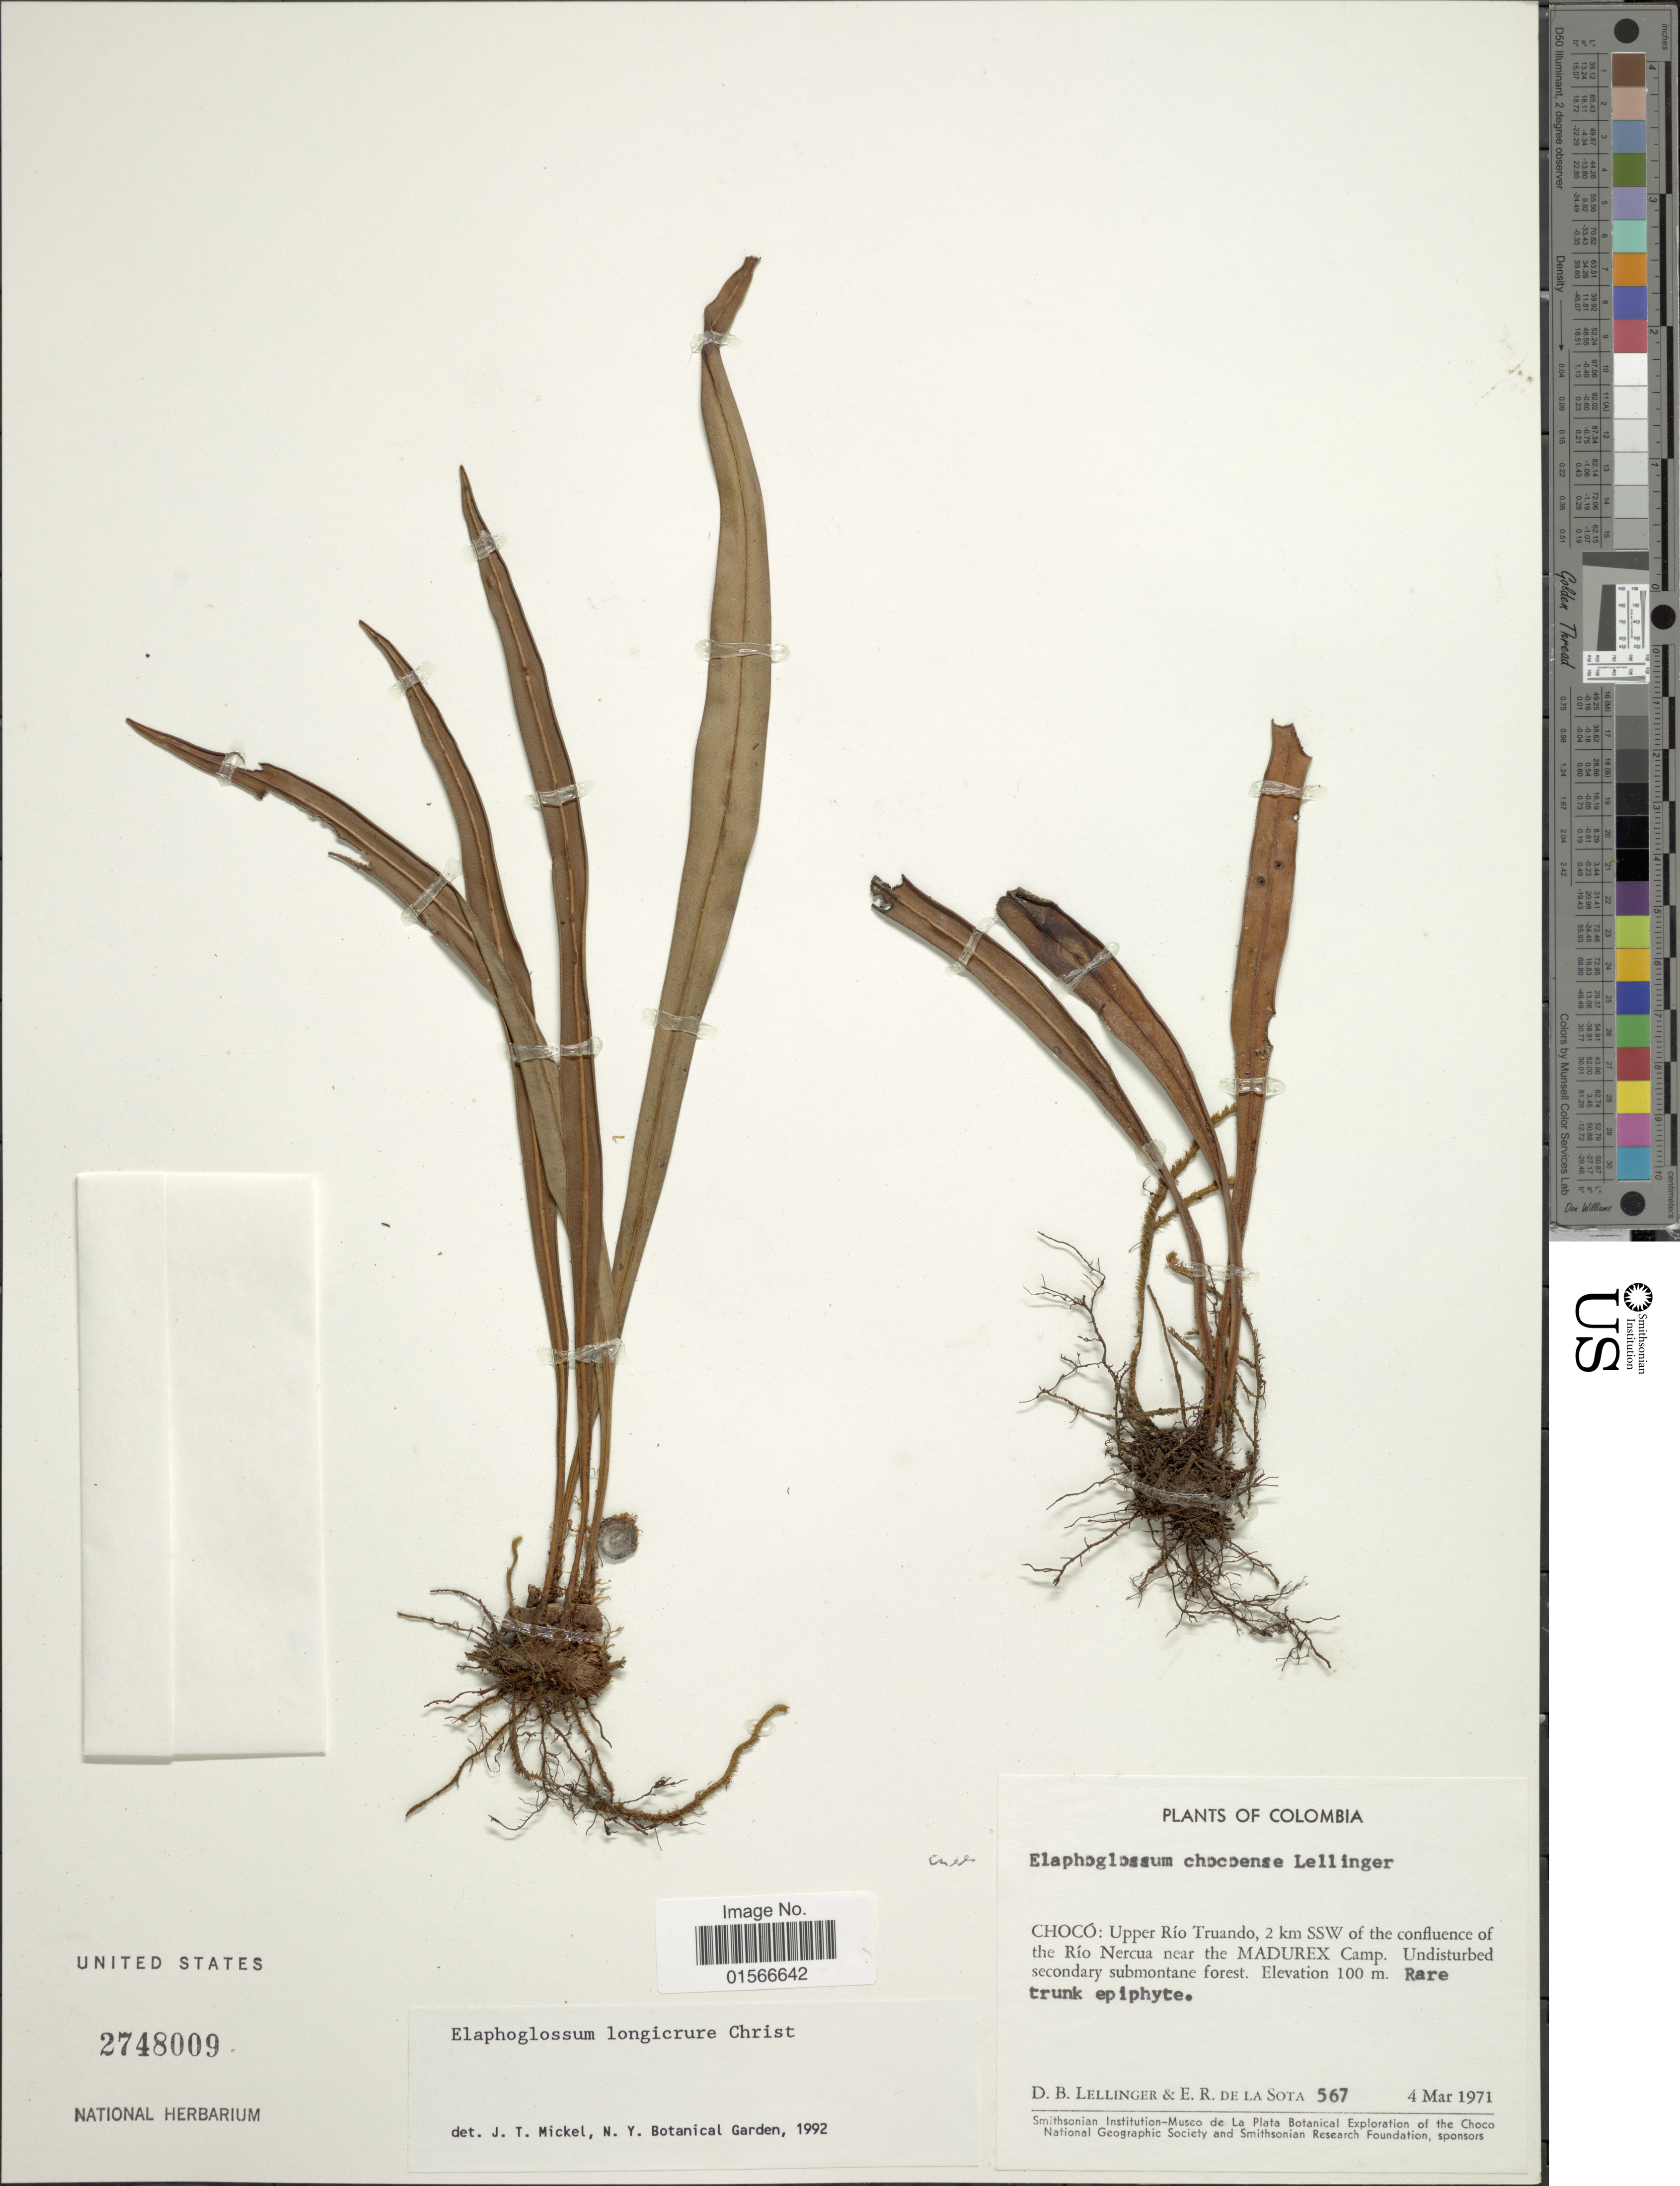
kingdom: Plantae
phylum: Tracheophyta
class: Polypodiopsida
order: Polypodiales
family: Dryopteridaceae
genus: Elaphoglossum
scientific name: Elaphoglossum longicrure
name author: Christ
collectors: D. B. Lellinger & E. R. de la Sota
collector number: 567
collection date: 1971-03-04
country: Colombia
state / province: Chocó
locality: Upper Río Truando, 2 km SSW of the confluence of the Río Nercua near the MADUREX Camp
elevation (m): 100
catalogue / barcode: US 2748009